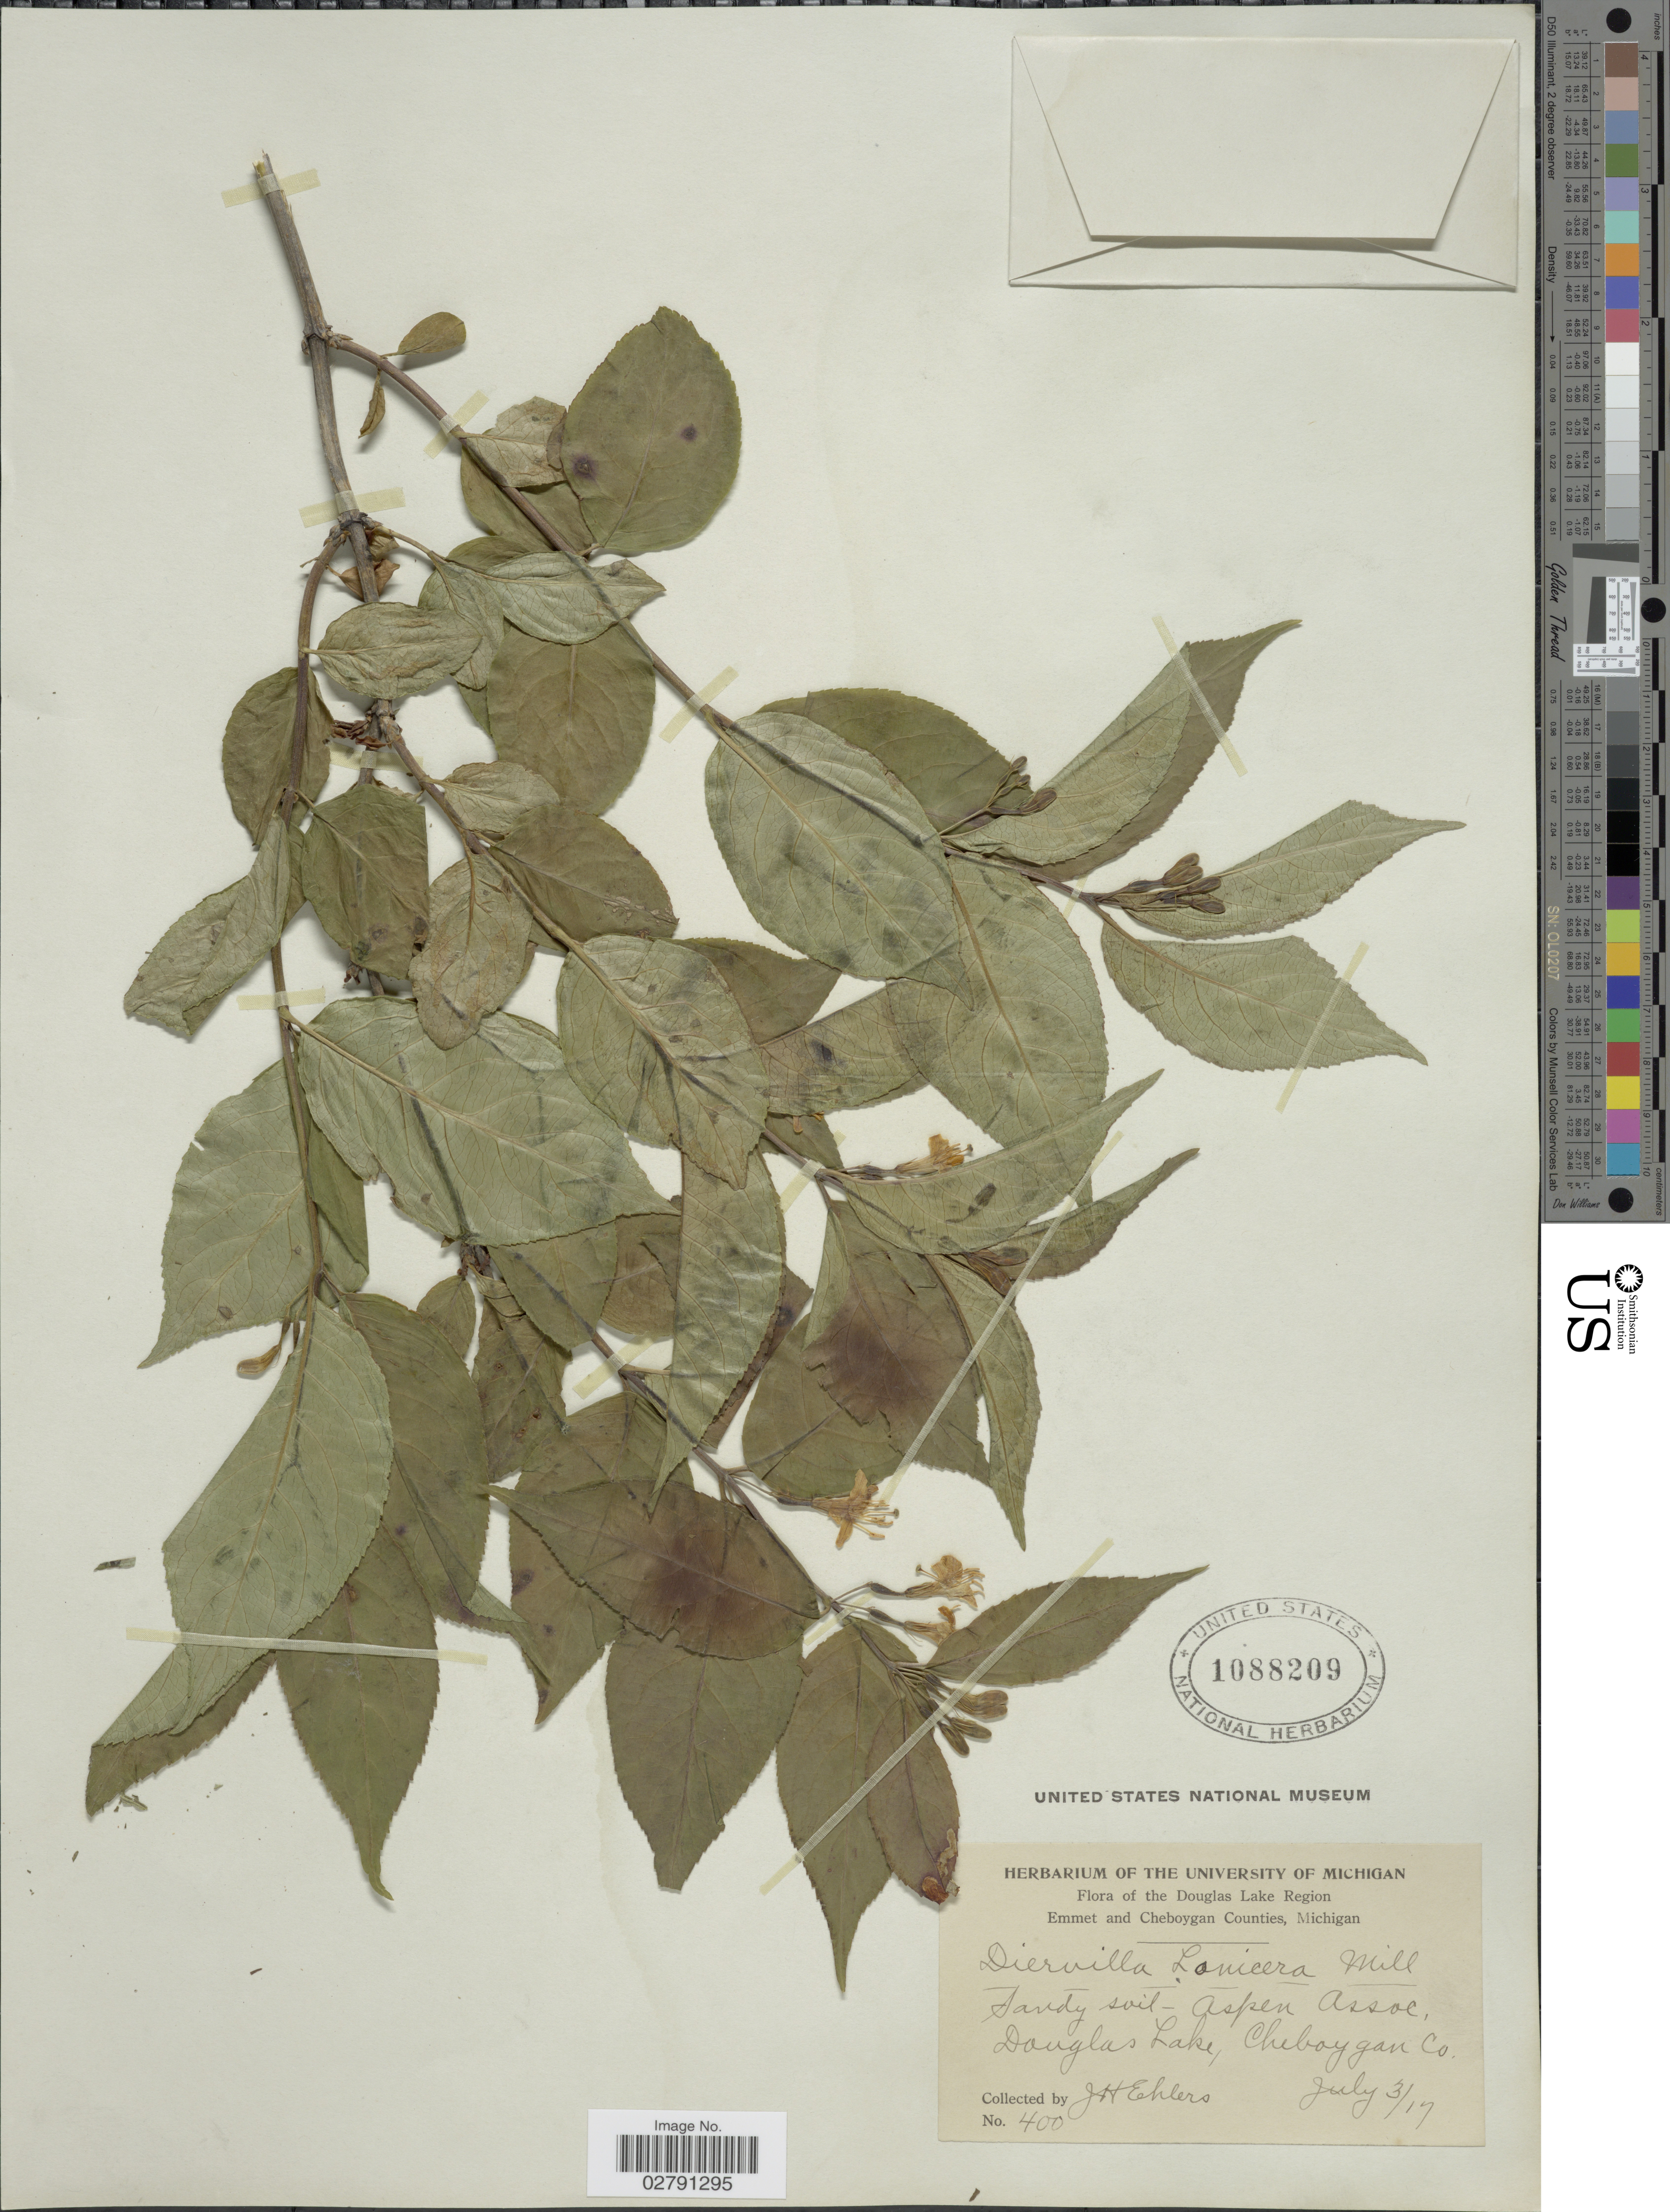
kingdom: Plantae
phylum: Tracheophyta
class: Magnoliopsida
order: Dipsacales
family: Caprifoliaceae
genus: Diervilla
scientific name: Diervilla lonicera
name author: Mill.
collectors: J. H. Ehlers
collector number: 400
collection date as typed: Transcribed d/m/y: 3/7/17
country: United States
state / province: Michigan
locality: Douglas Lake Region. Aspen Assoc. Douglas Lake, Cheboygan Co.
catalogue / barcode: US 1088209